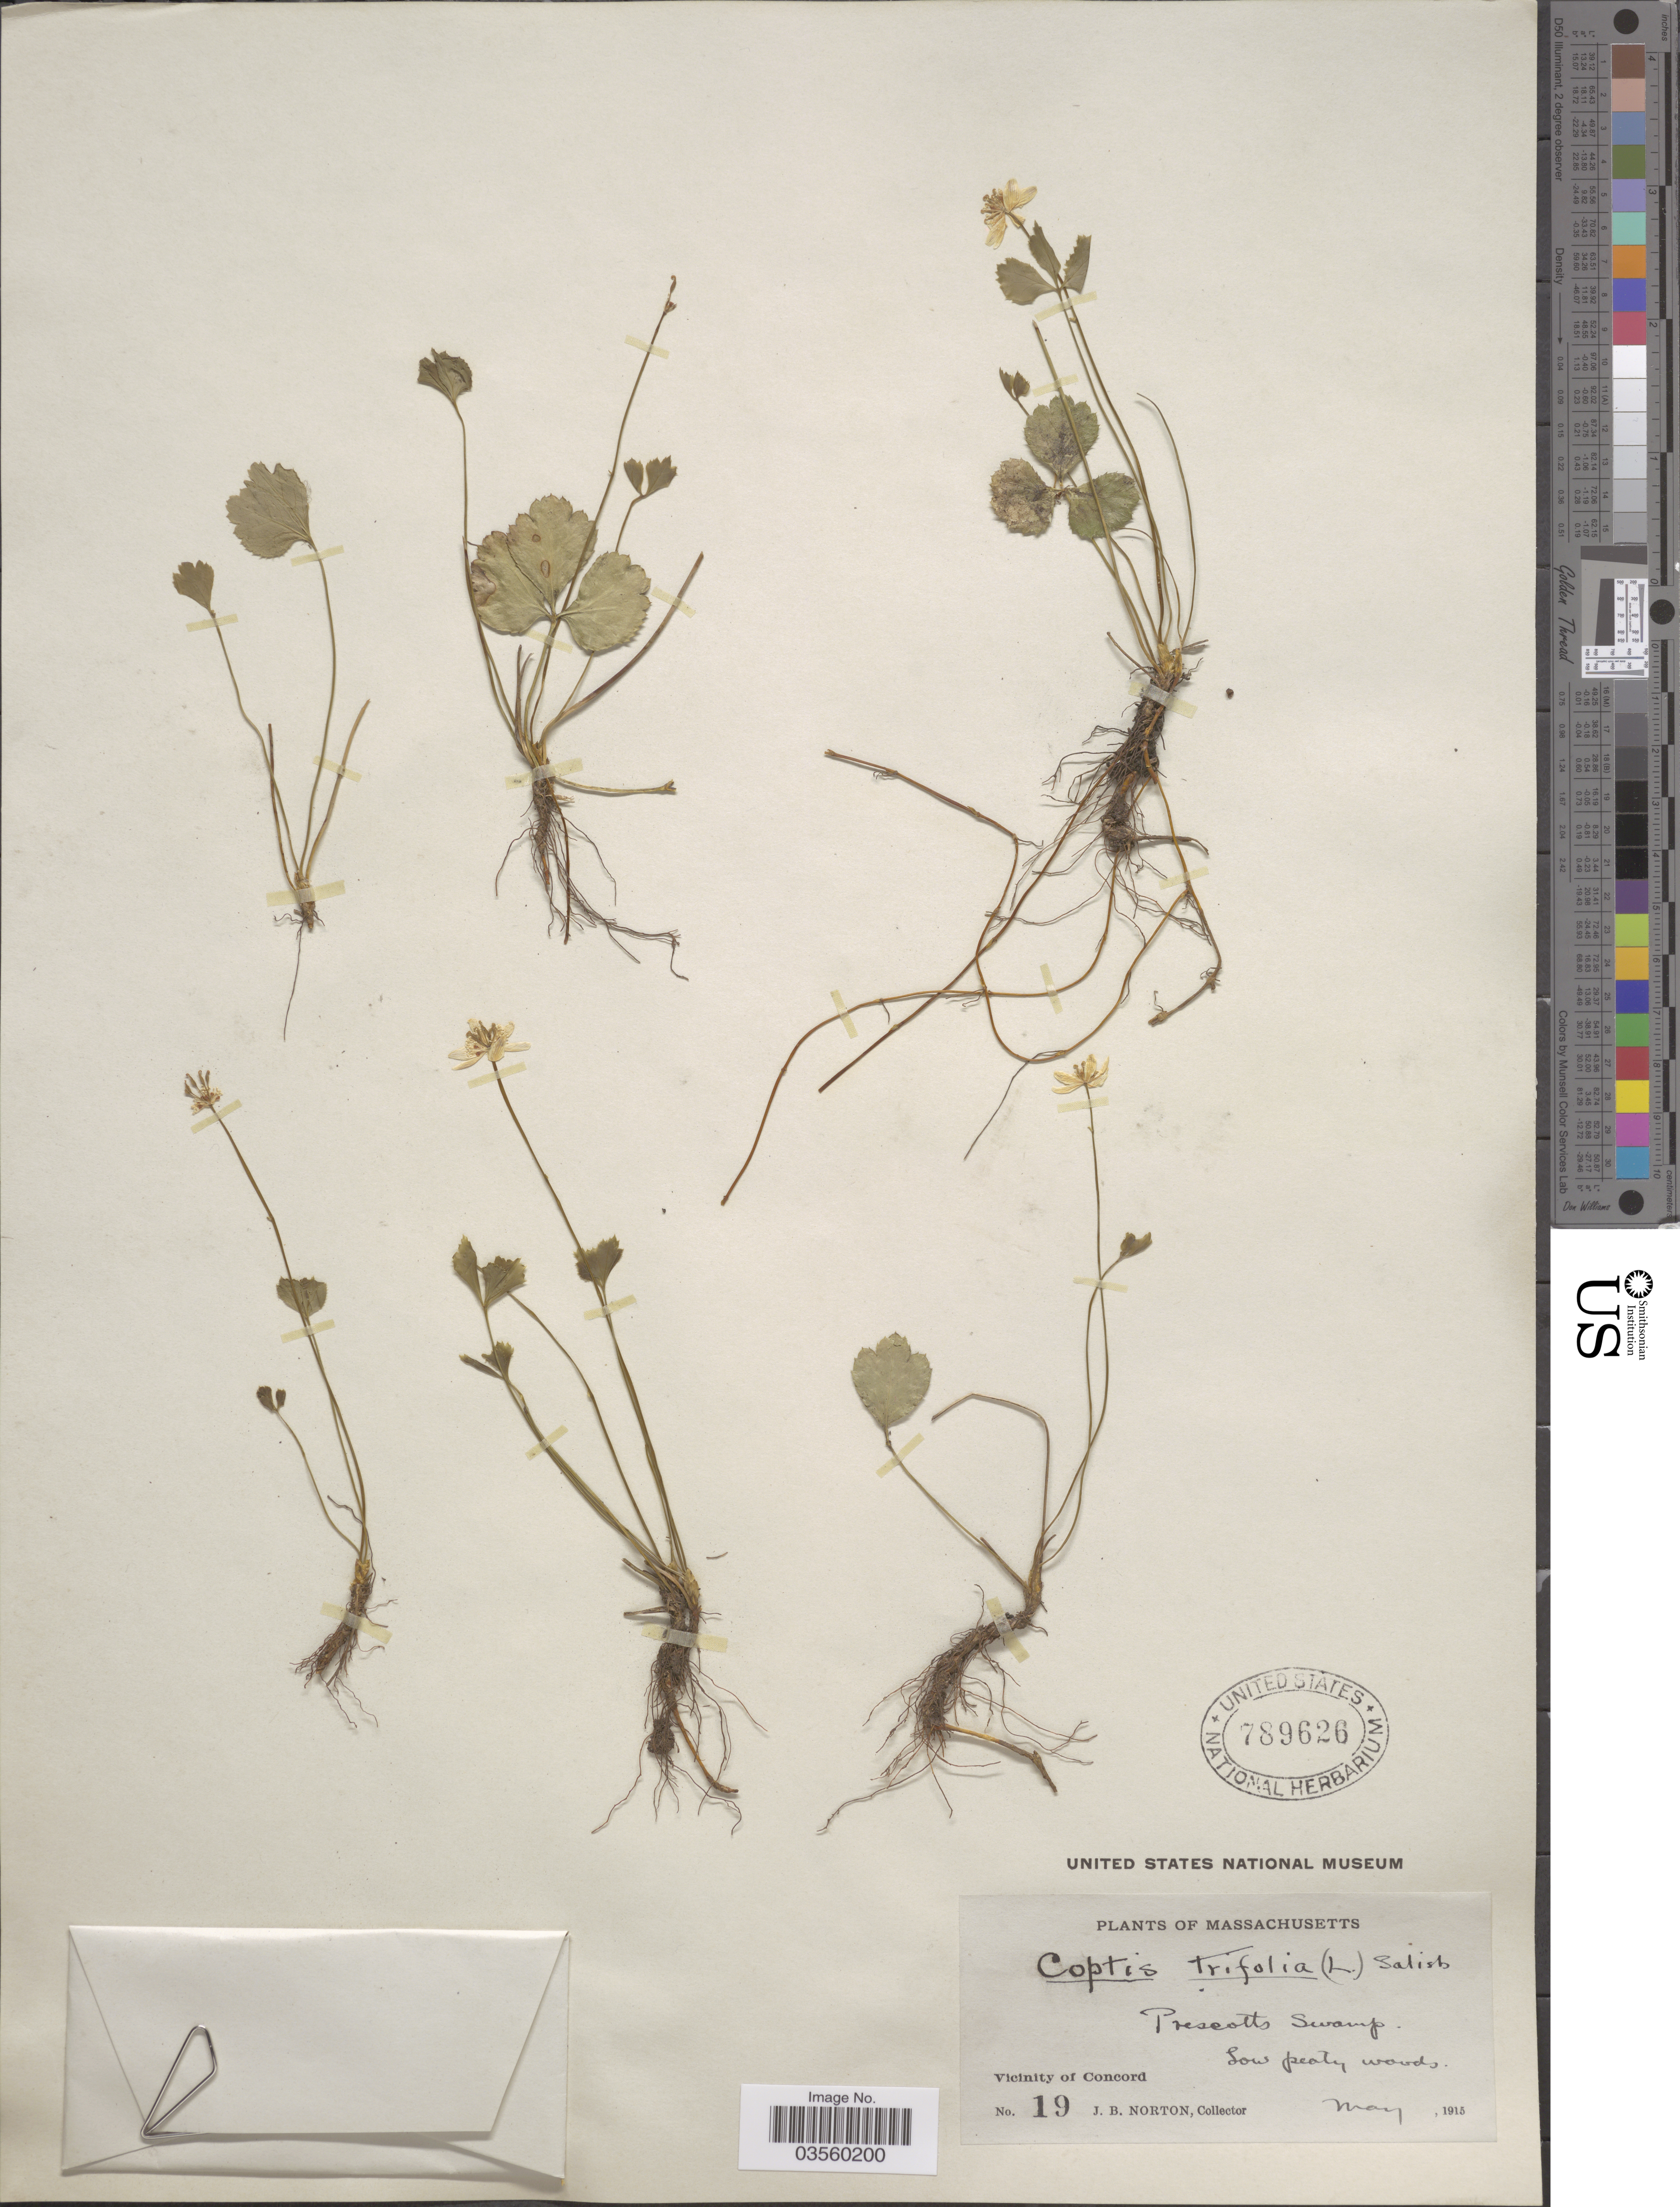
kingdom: Plantae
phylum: Tracheophyta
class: Magnoliopsida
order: Ranunculales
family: Ranunculaceae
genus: Coptis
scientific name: Coptis trifolia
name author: (L.) Salisb.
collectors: J. B. Norton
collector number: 19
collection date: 1915-05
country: United States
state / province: Massachusetts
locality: Prescott Swamp. Vicinity of Concord.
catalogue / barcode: US 789626